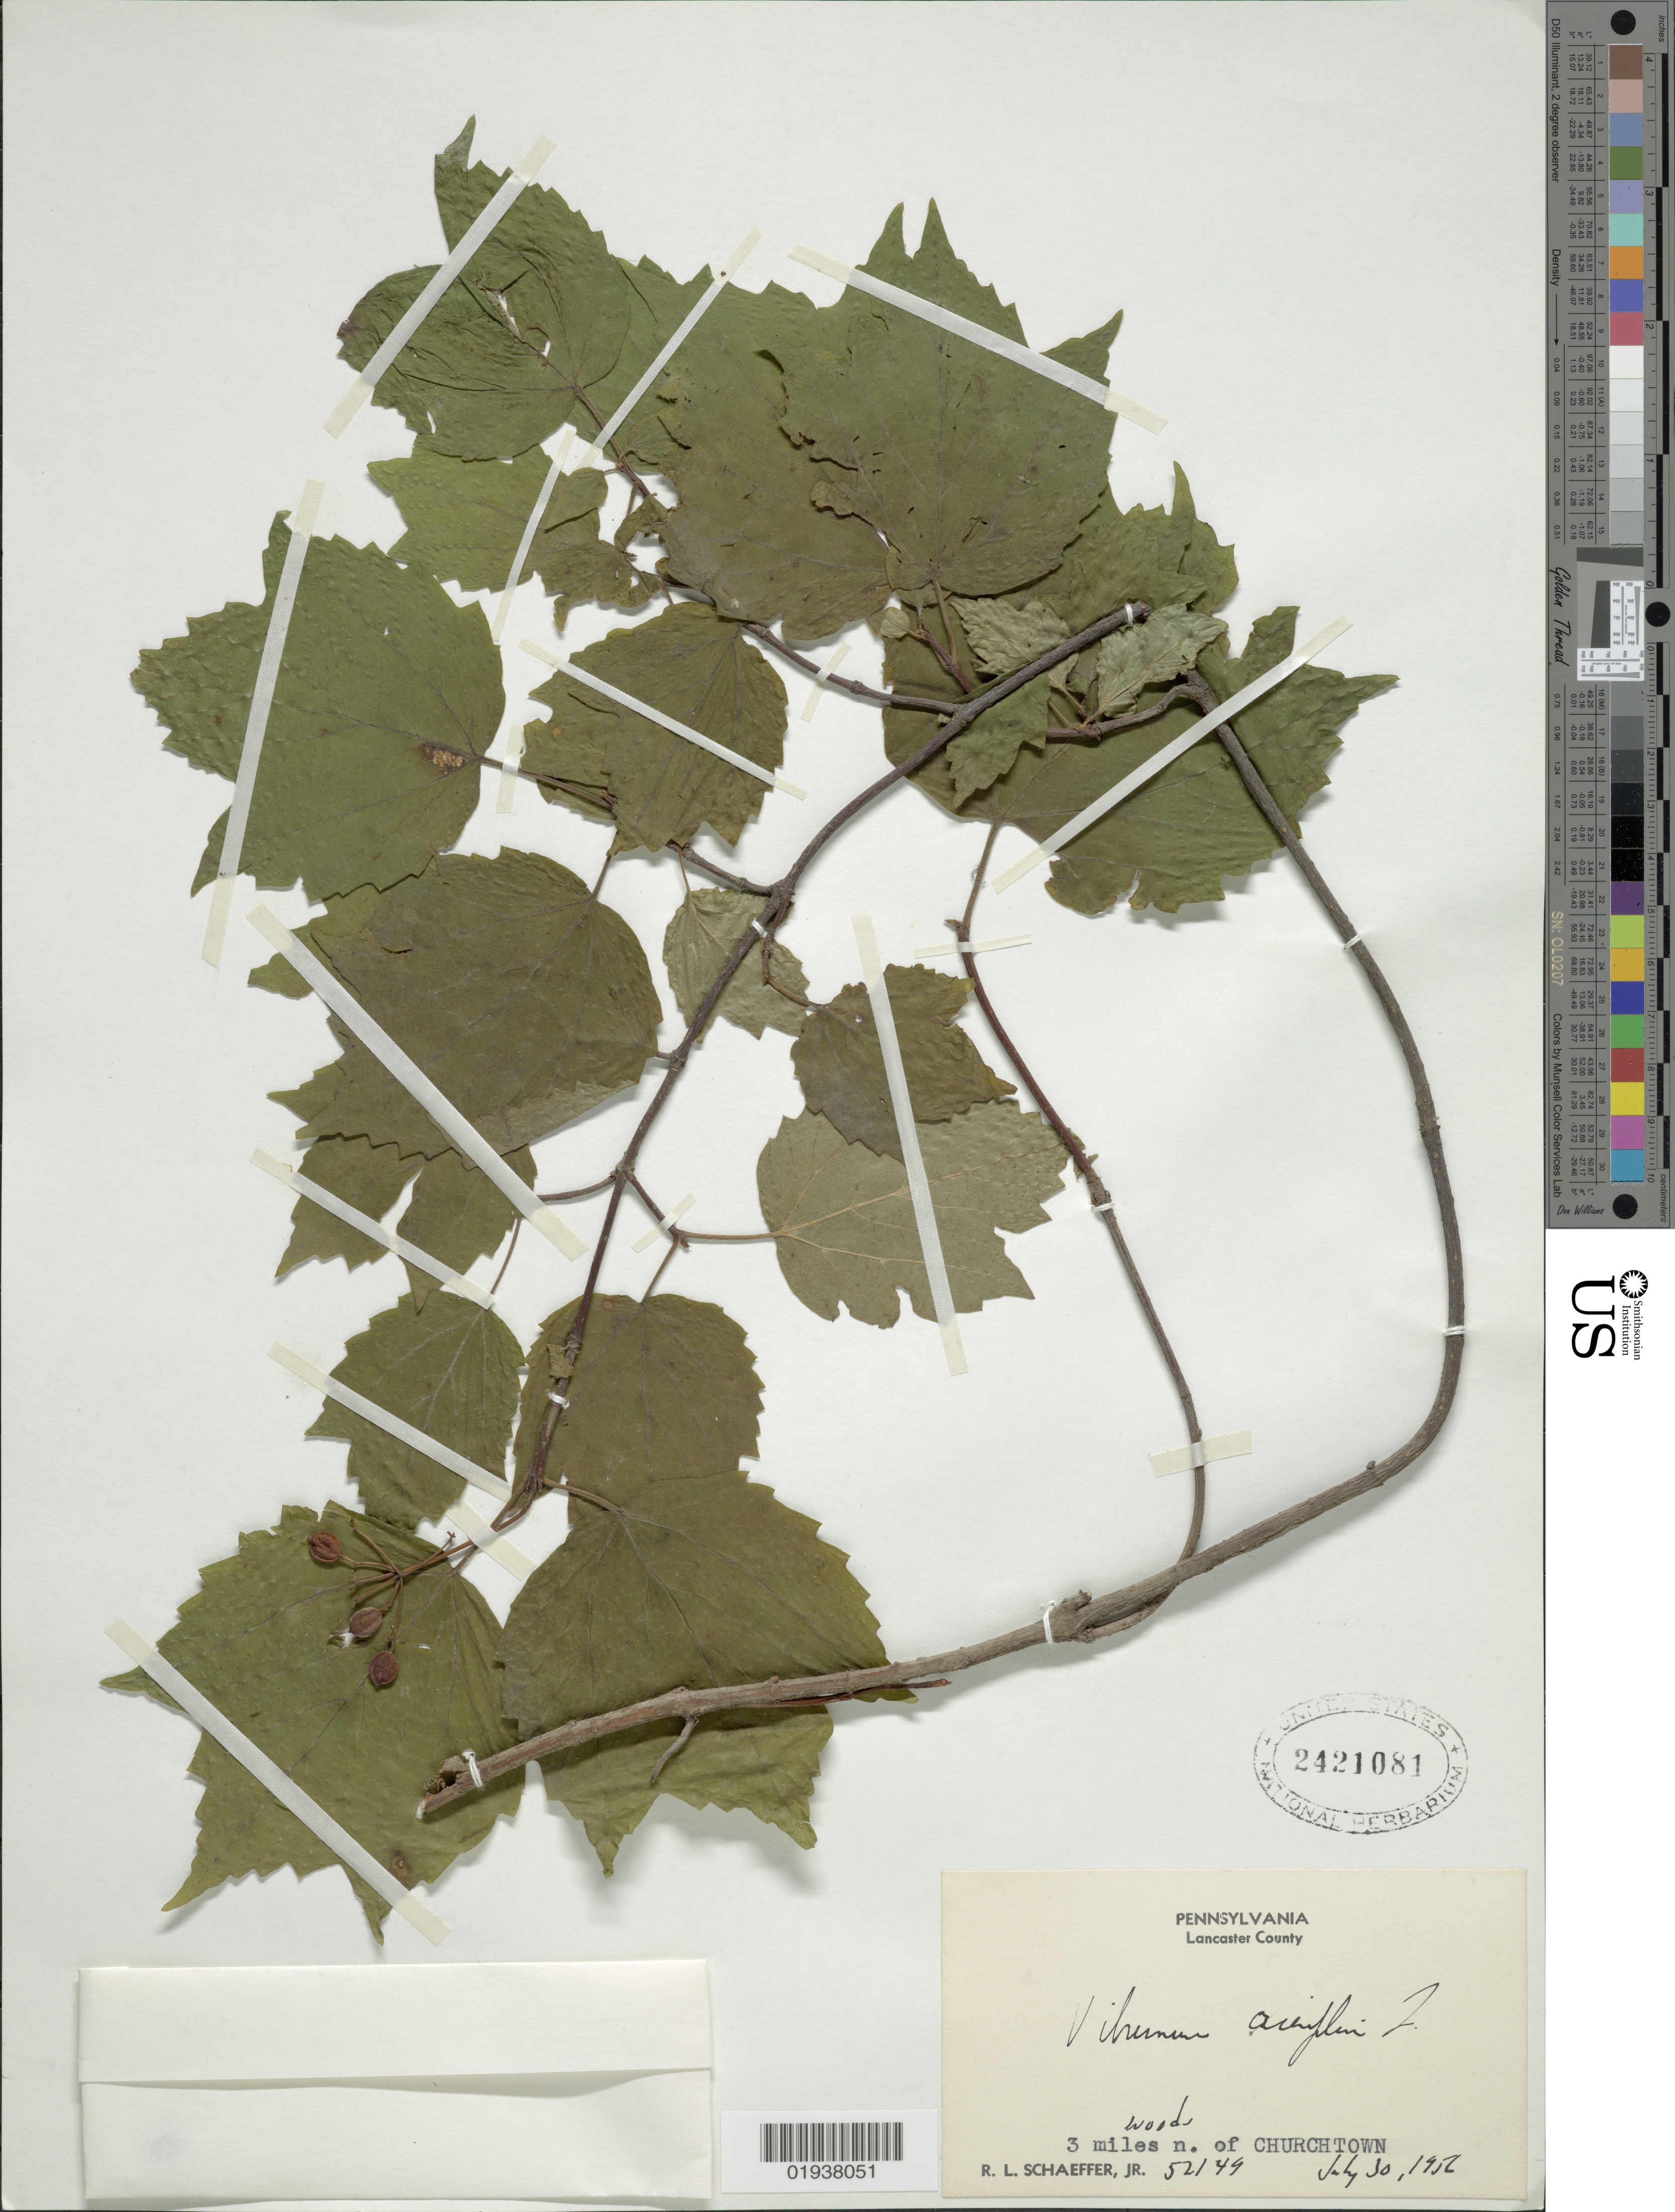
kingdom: Plantae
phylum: Tracheophyta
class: Magnoliopsida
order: Dipsacales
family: Viburnaceae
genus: Viburnum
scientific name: Viburnum acerifolium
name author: L.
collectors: R. L. Schaeffer Jr.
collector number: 52149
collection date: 1956-07-30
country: United States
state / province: Pennsylvania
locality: Lancaster County. 3 miles n. of Churchtown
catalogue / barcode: US 2421081